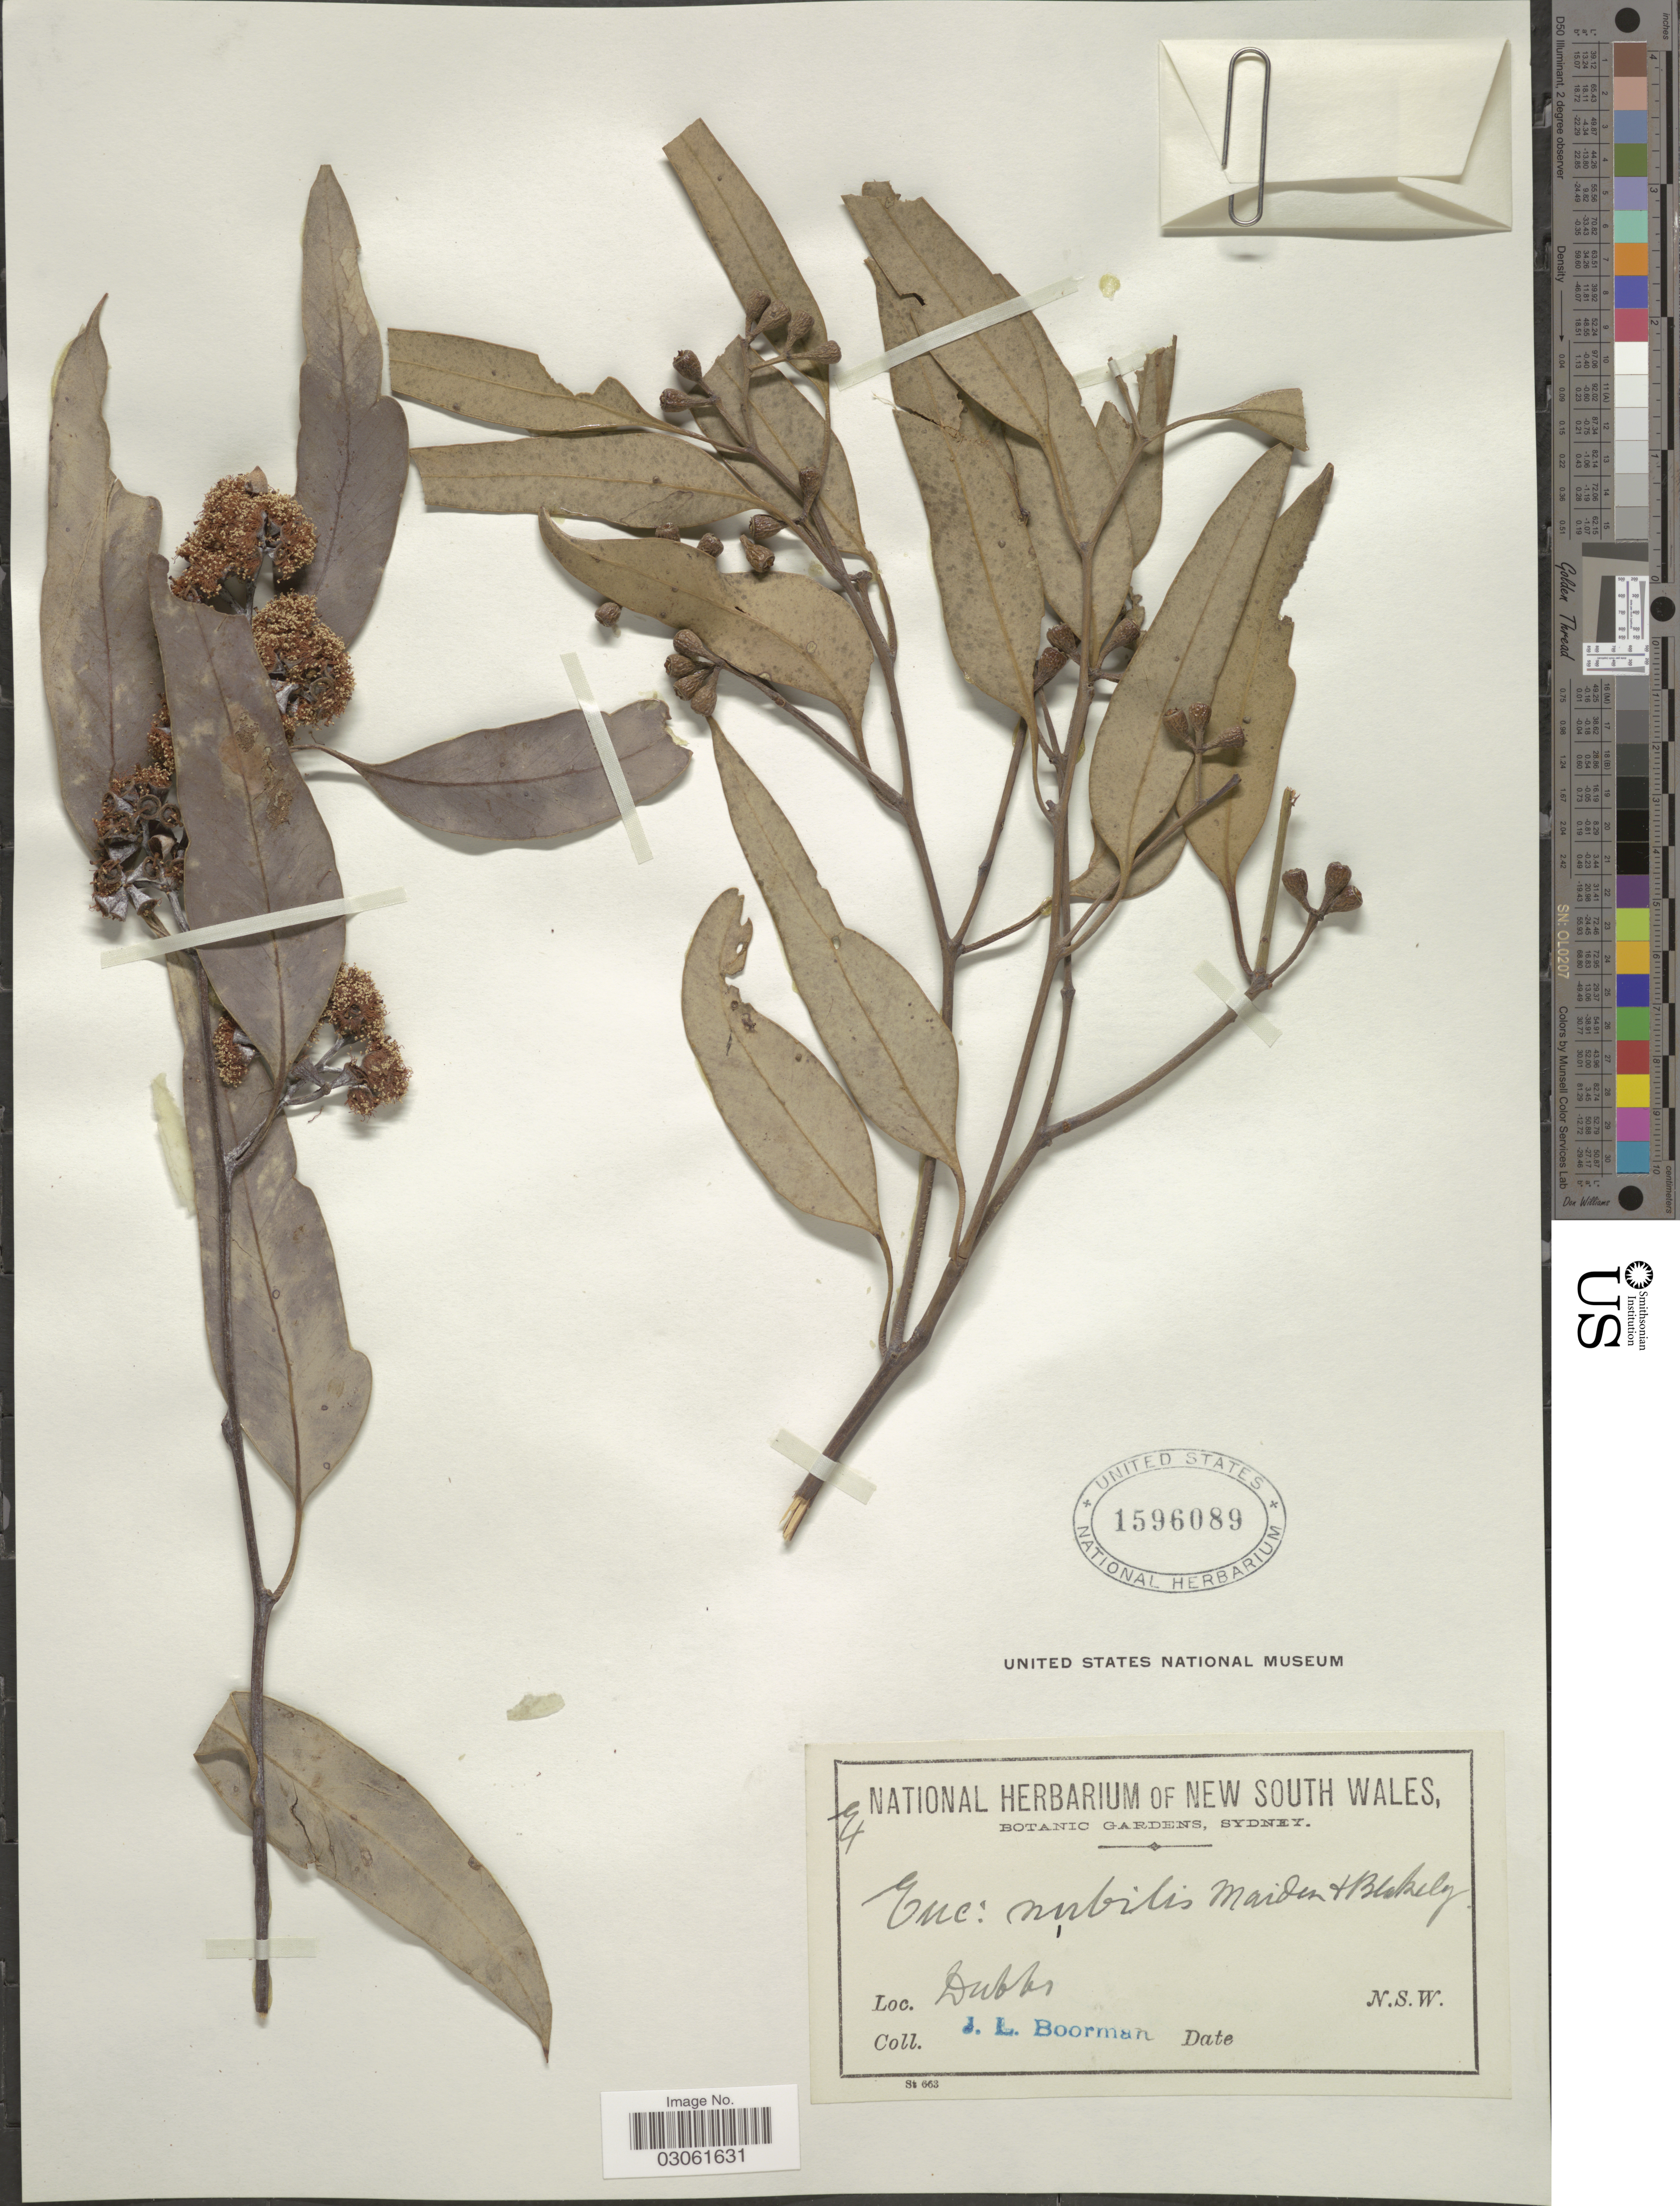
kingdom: Plantae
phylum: Tracheophyta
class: Magnoliopsida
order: Myrtales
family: Myrtaceae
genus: Eucalyptus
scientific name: Eucalyptus nubilis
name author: Maiden & Blakely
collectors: J. Boorman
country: Australia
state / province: New South Wales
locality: Dubbo.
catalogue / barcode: US 1596089